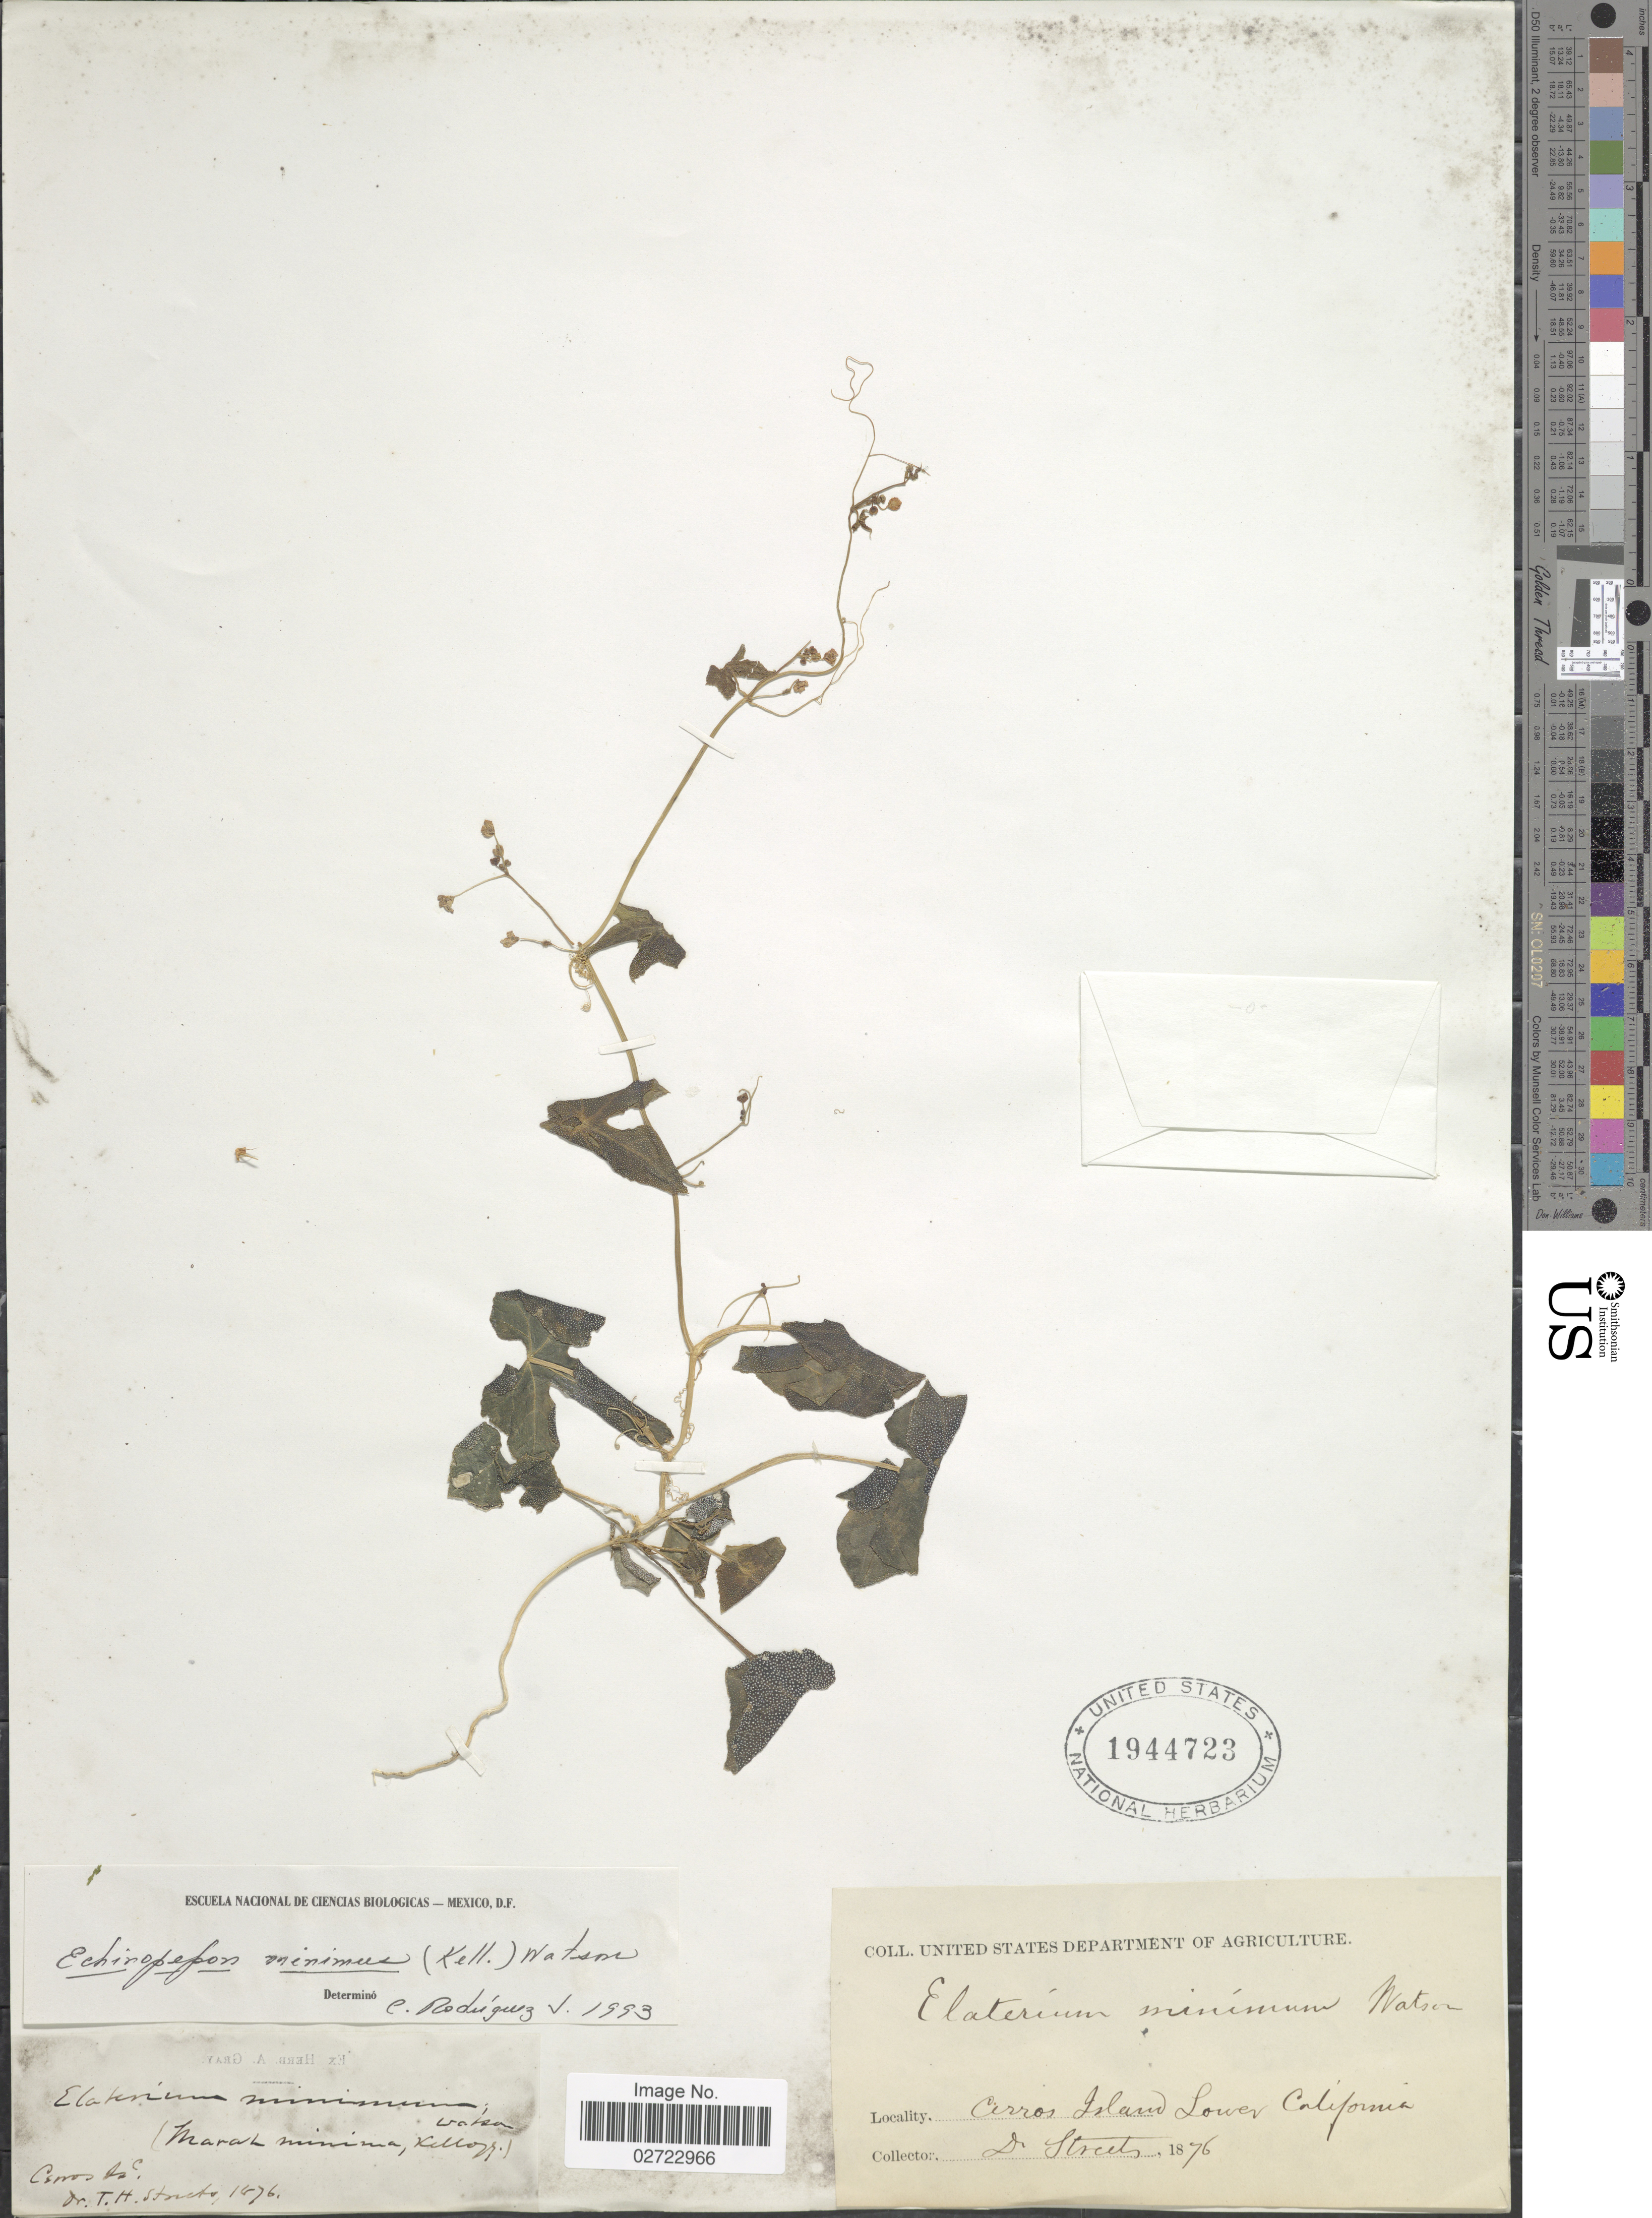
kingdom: Plantae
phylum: Tracheophyta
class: Magnoliopsida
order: Cucurbitales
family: Cucurbitaceae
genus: Echinopepon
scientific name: Echinopepon minimus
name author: (Kellogg) S. Watson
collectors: T. Streets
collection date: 1876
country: Mexico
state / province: Baja California Norte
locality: Cerros Island Lower California.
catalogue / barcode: US 1944723